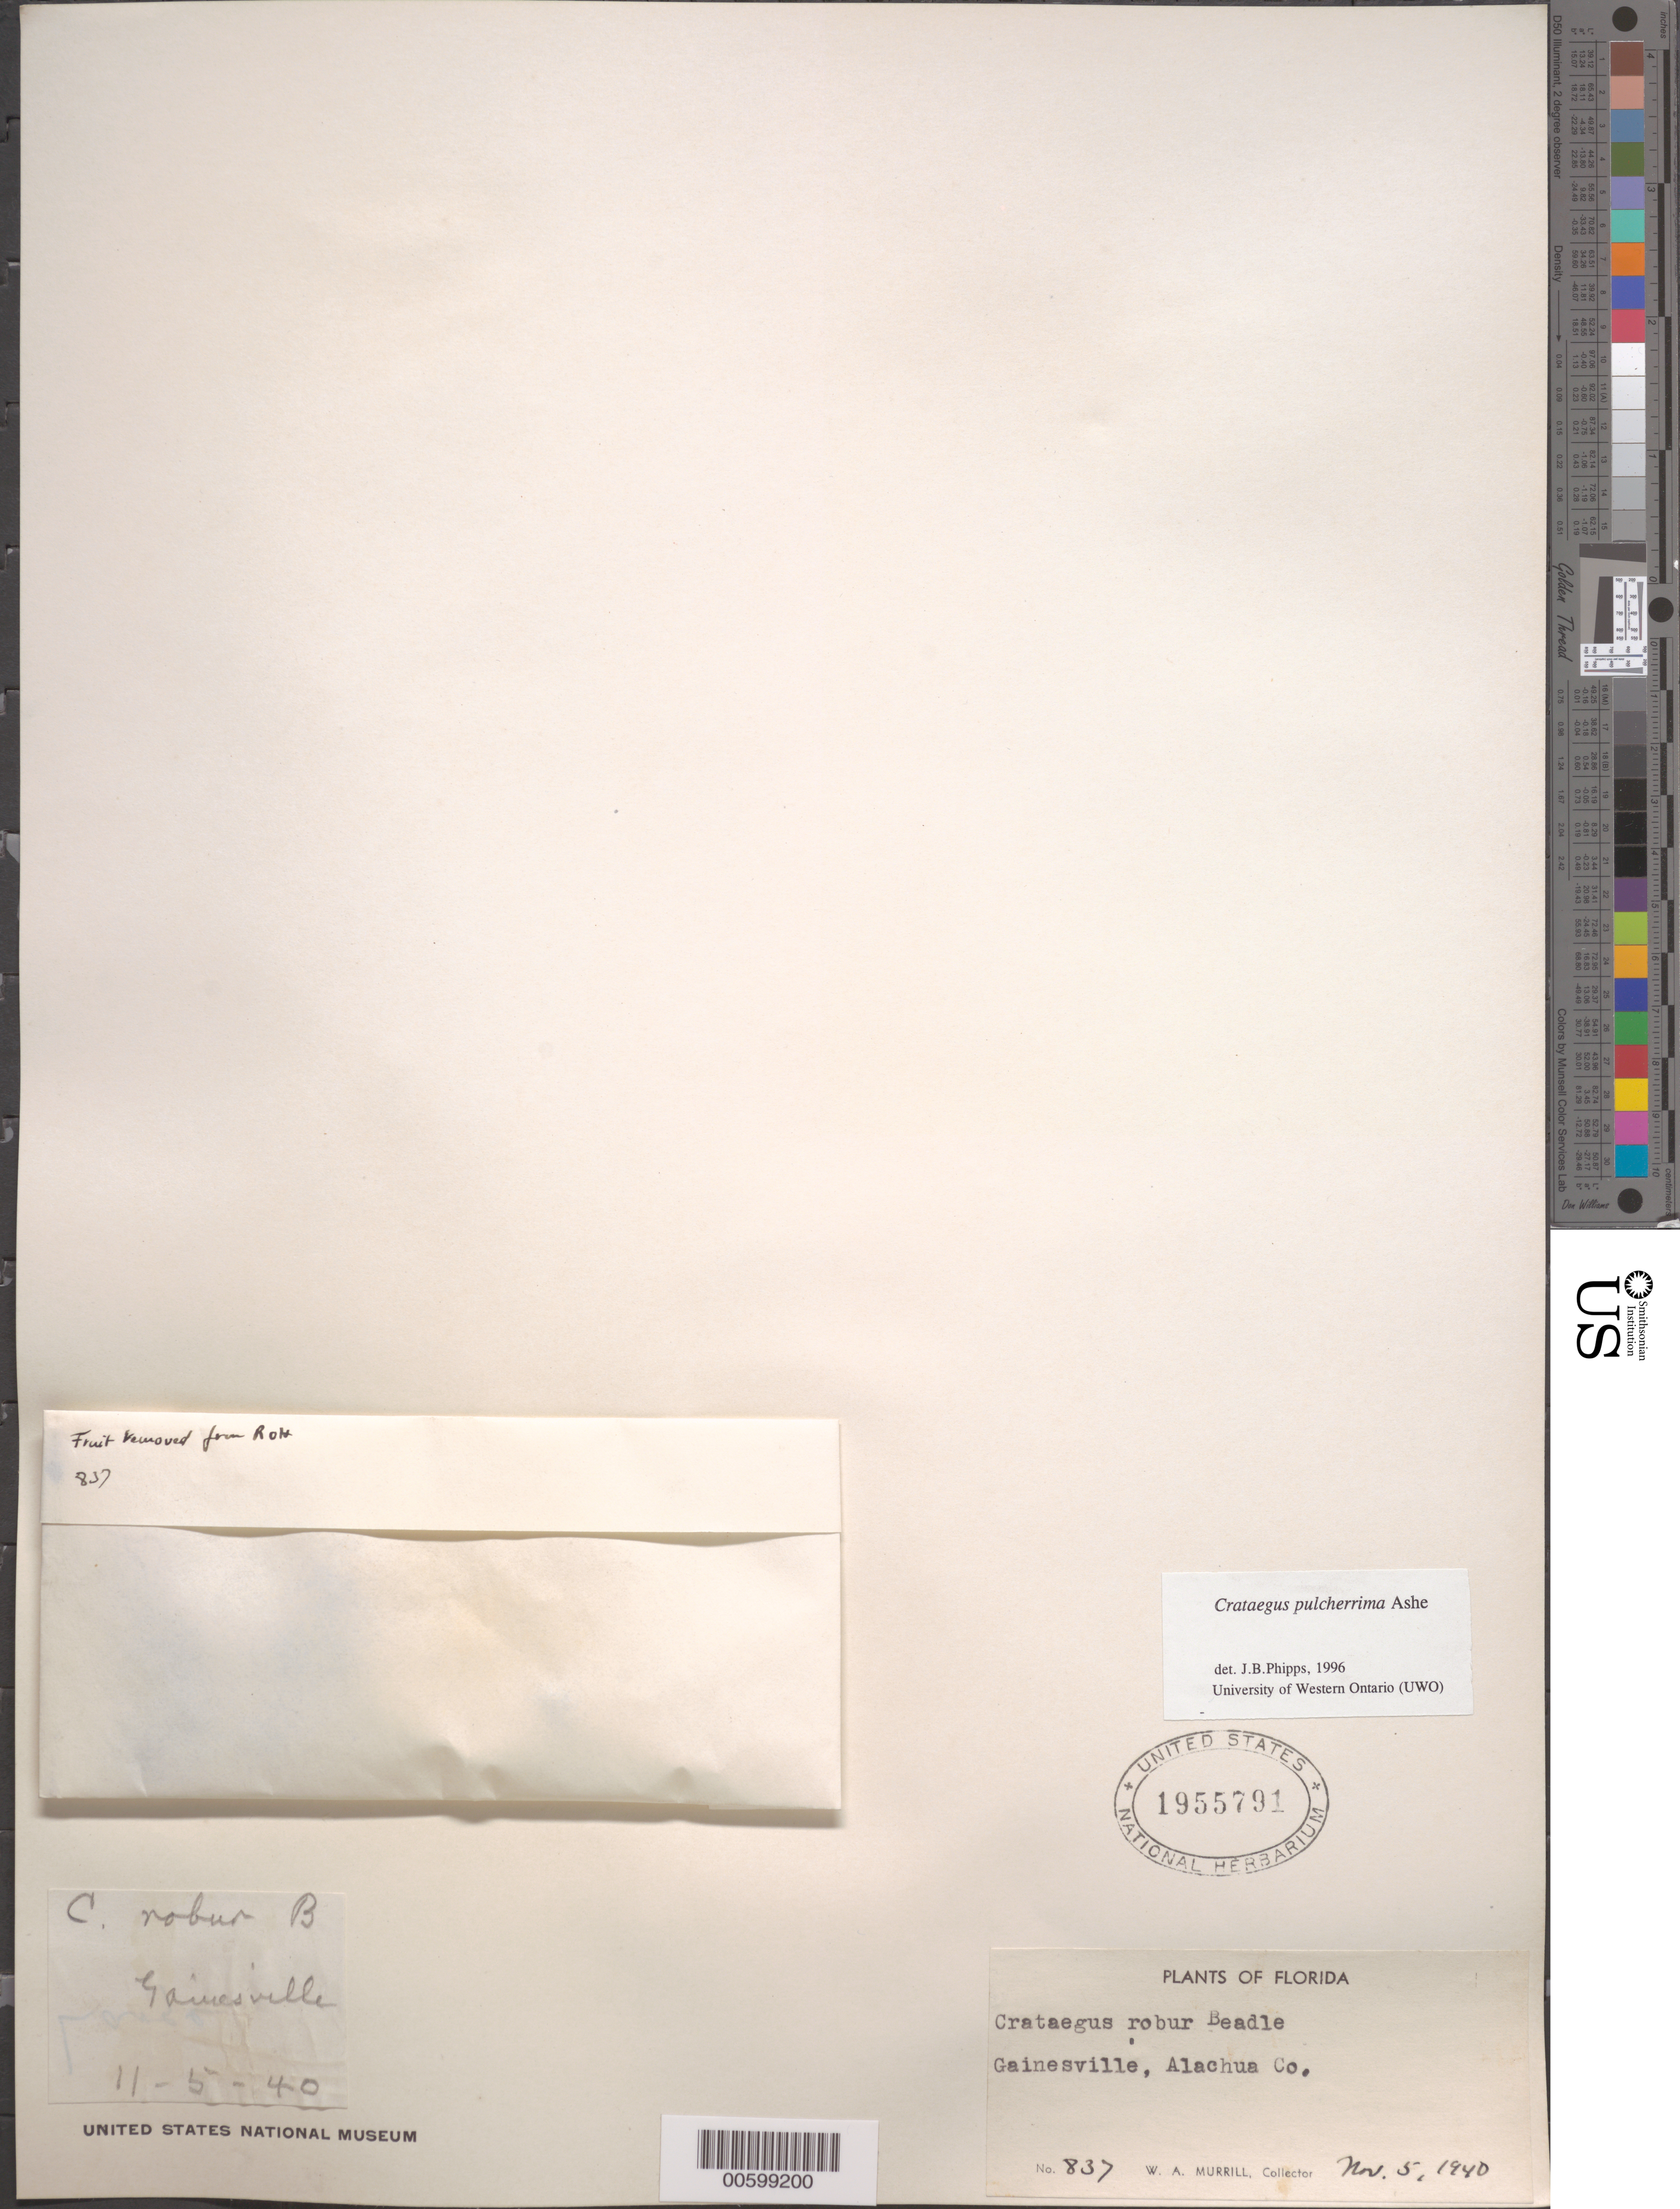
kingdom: Plantae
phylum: Tracheophyta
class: Magnoliopsida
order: Rosales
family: Rosaceae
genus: Crataegus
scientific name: Crataegus pulcherrima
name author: Ashe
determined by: Phipps, James B., (UWO), University of Western Ontario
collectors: W. A. Murrill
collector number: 837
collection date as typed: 05 Nov 1940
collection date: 1940-11-05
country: United States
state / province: Florida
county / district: Alachua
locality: Gainsville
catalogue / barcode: US 1955791